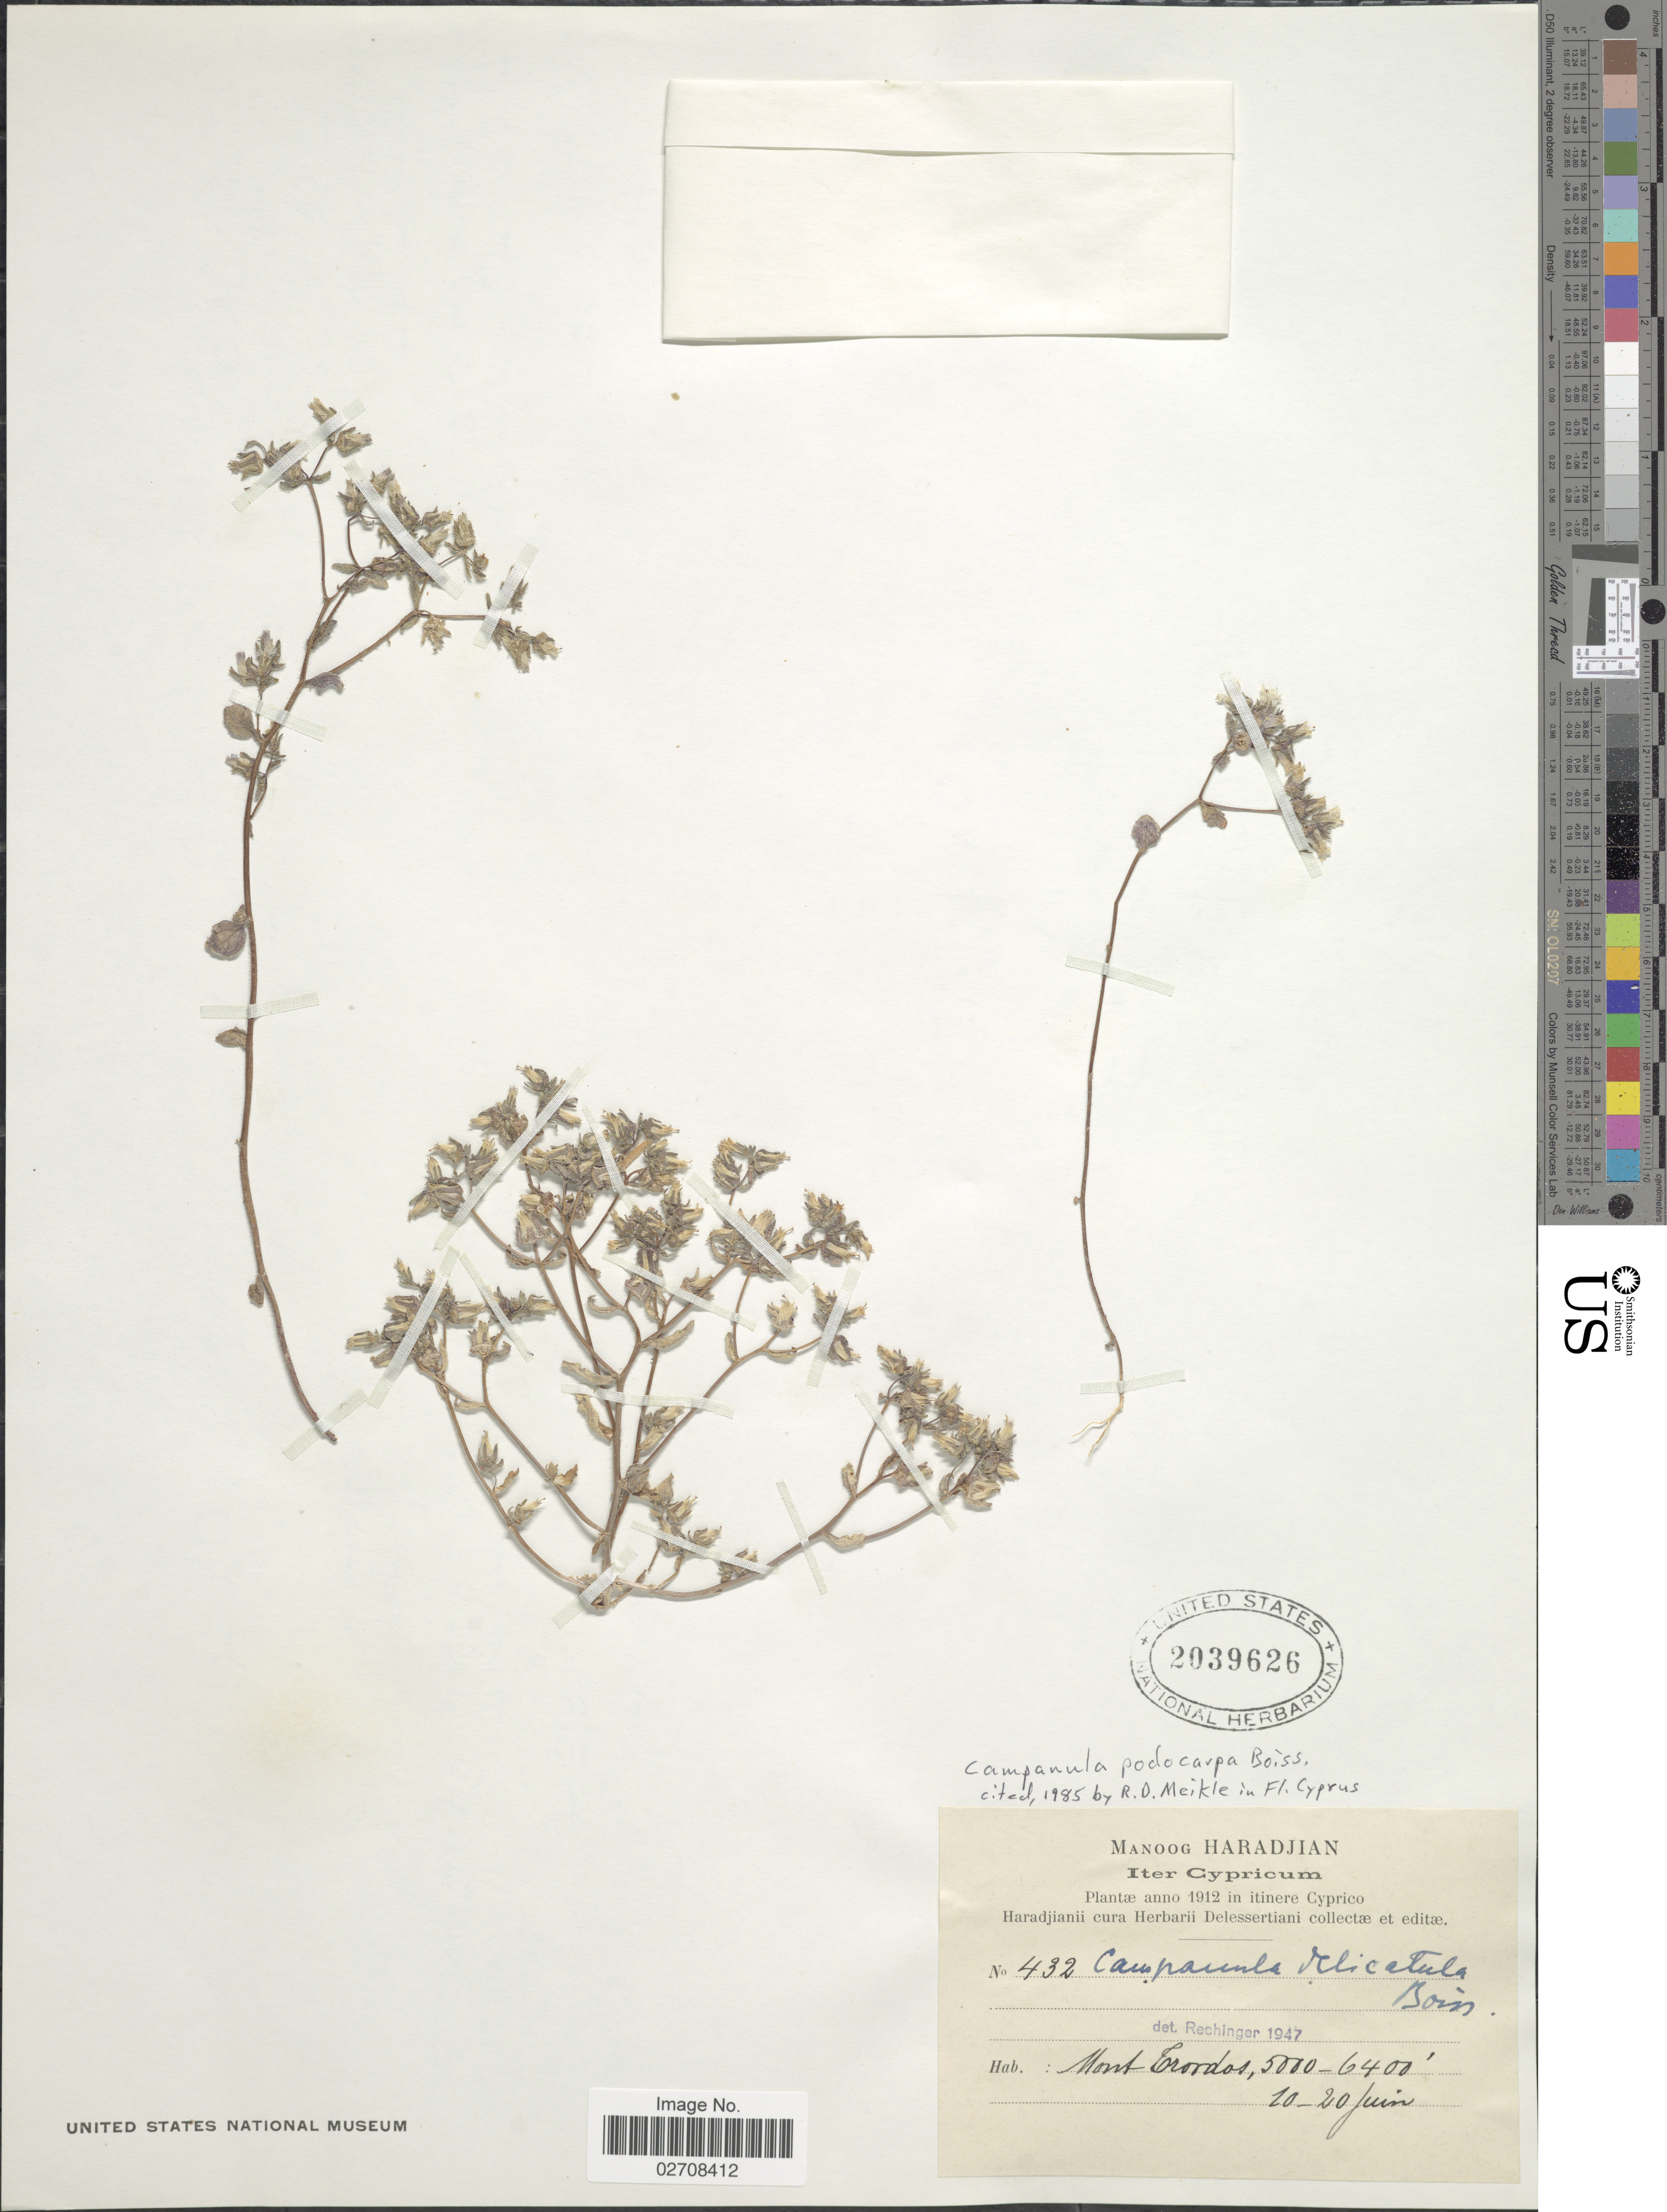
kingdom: Plantae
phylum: Tracheophyta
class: Magnoliopsida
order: Asterales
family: Campanulaceae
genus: Campanula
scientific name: Campanula podocarpa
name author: Boiss.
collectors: M. Haradjian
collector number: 432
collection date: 1912-06-10/1912-06-20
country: Cyprus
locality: Cypricum. Itinere Cyprico. Mont Troodos.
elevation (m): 1524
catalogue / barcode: US 2039626